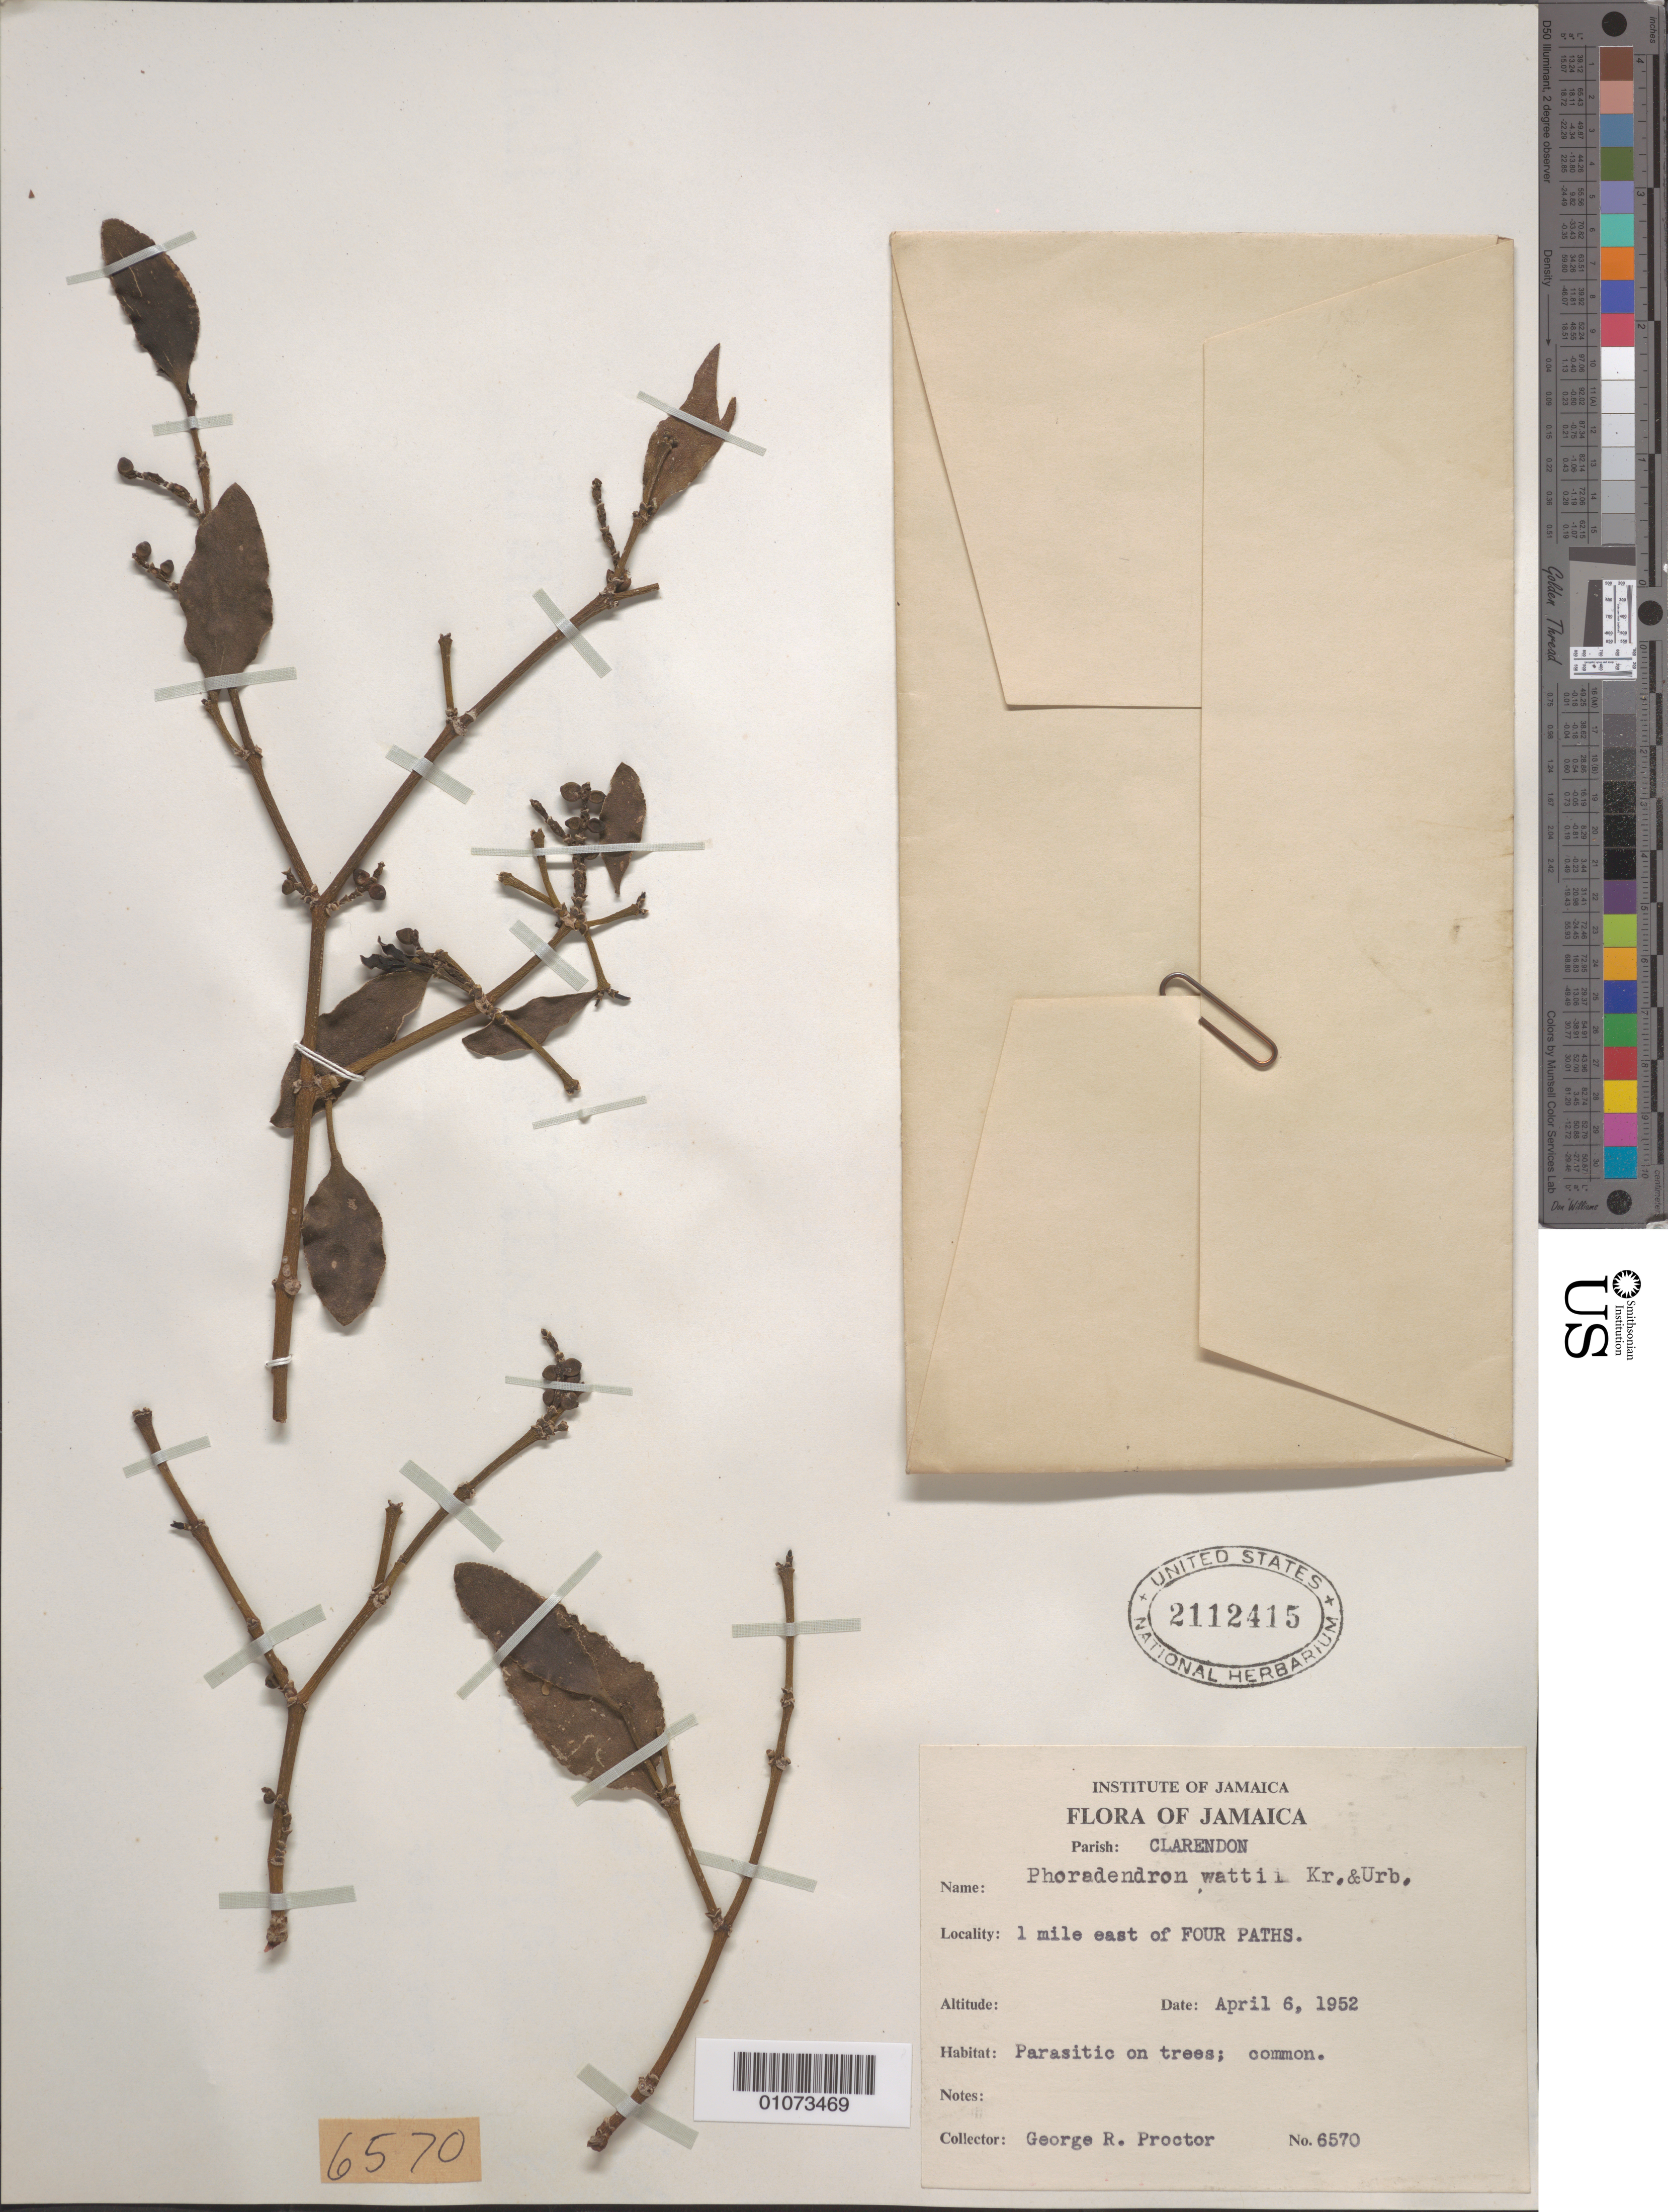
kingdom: Plantae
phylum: Tracheophyta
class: Magnoliopsida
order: Santalales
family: Viscaceae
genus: Phoradendron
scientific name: Phoradendron wattii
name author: Krug & Urb.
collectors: G. R. Proctor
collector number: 3570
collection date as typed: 06 Apr 1952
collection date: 1952-04-06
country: Jamaica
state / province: Clarendon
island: Jamaica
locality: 1 mile east of Four Paths.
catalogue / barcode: US 2112415